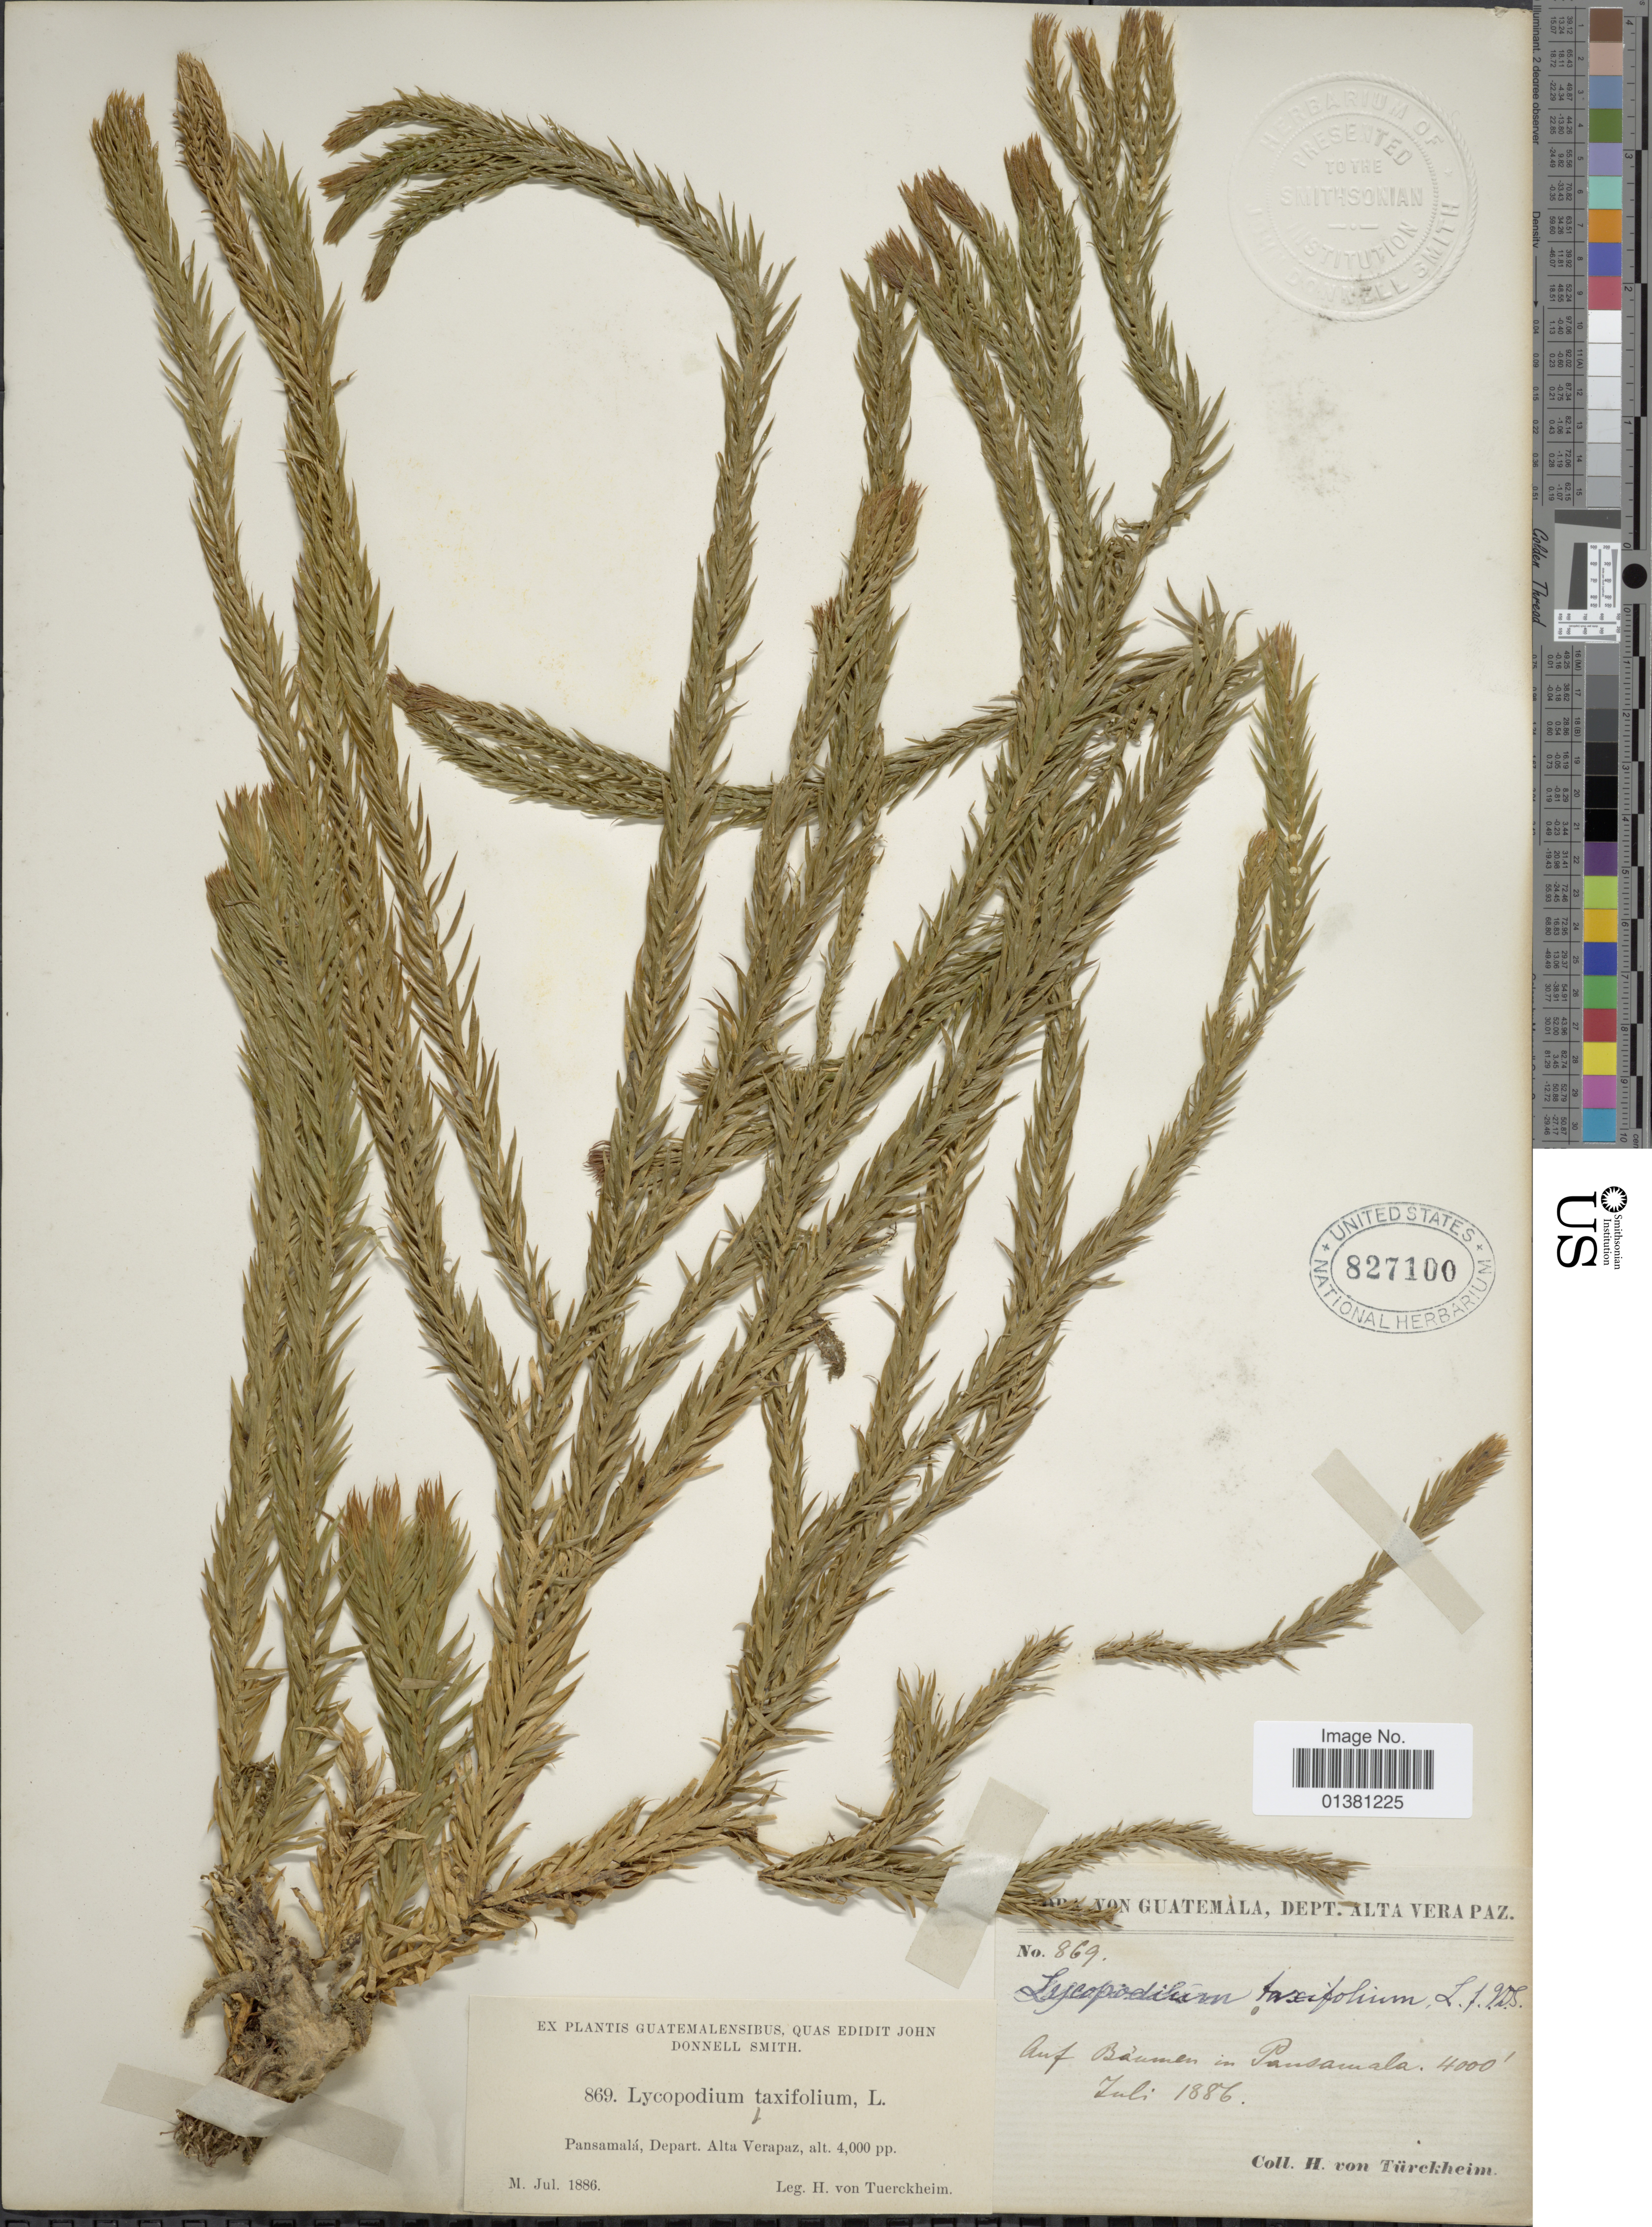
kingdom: Plantae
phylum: Tracheophyta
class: Lycopodiopsida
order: Lycopodiales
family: Lycopodiaceae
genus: Phlegmariurus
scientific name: Phlegmariurus taxifolius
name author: (Sw.) Á. Löve & D. Löve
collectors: H. von Türckheim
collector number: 869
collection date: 1886-07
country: Guatemala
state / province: Alta Verapaz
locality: Pansmalá,Depart. Alta Verapaz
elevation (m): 1219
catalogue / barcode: US 827100